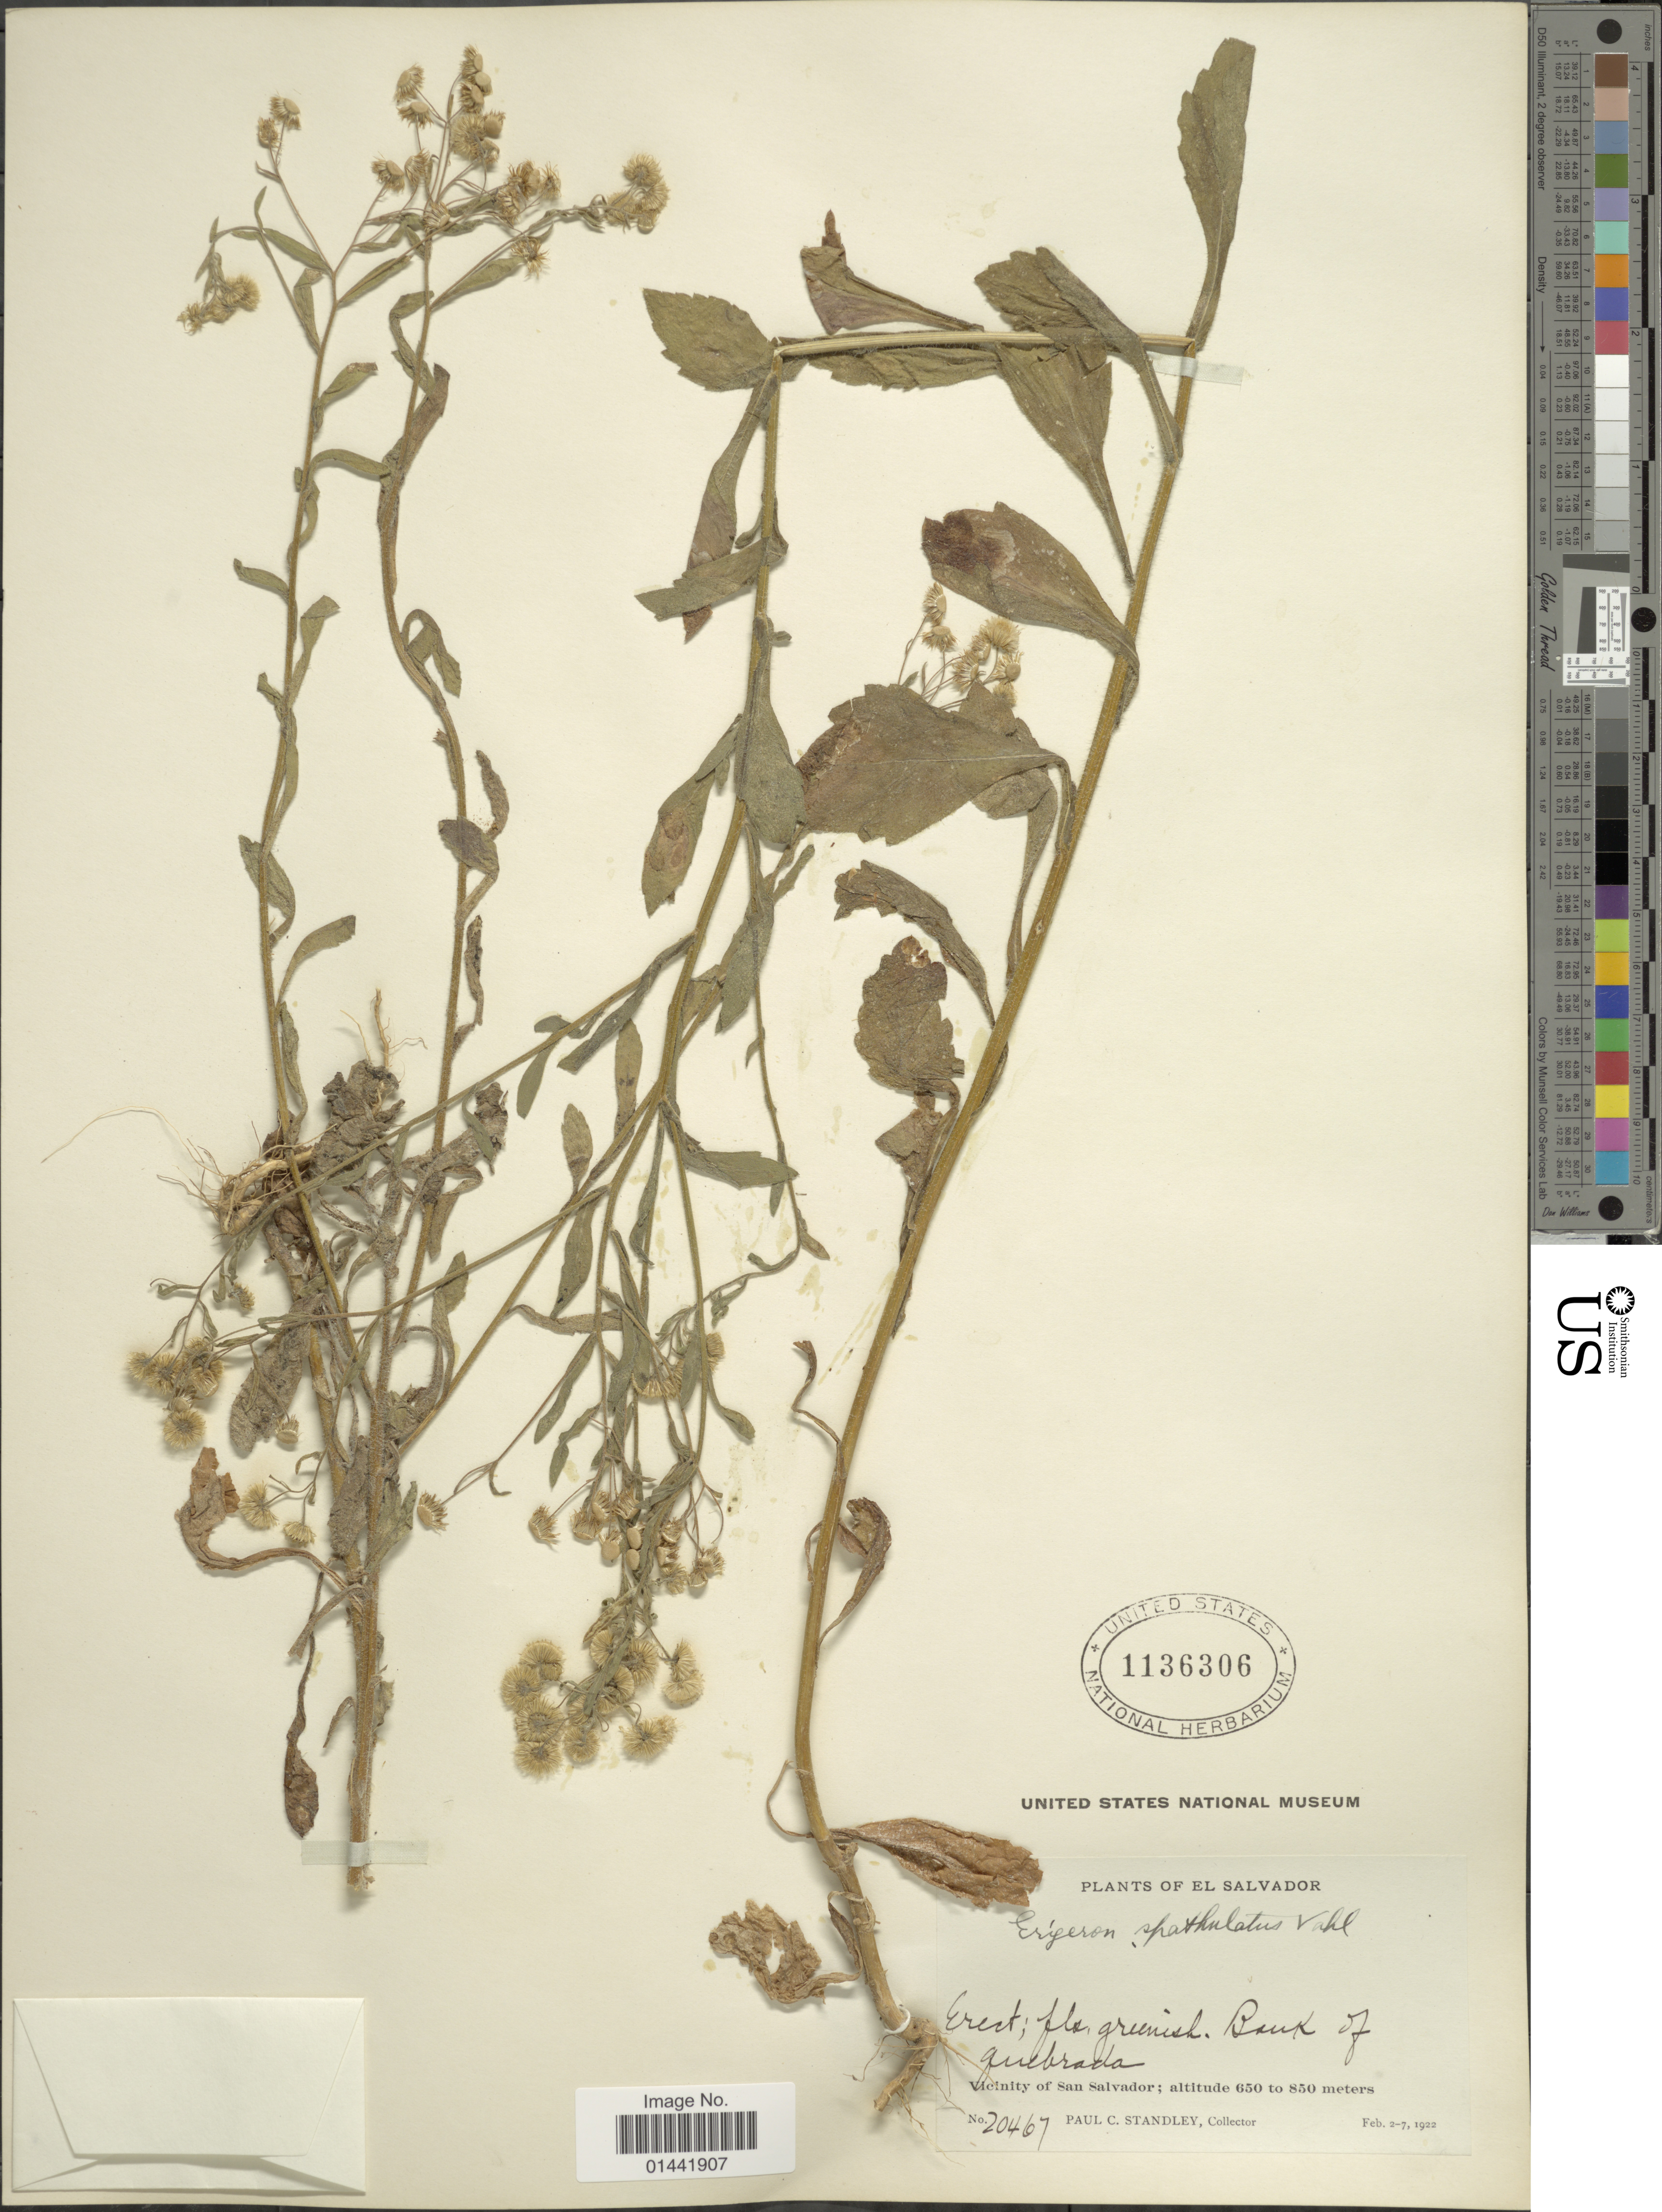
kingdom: Plantae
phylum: Tracheophyta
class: Magnoliopsida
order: Asterales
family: Asteraceae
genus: Erigeron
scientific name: Erigeron spathulatus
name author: Vahl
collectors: P. C. Standley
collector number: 20467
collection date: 1922-02-02/1922-02-07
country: El Salvador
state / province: San Salvador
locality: Bank of quebrada, Vicinity of San Salvador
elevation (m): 650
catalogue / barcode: US 1136306